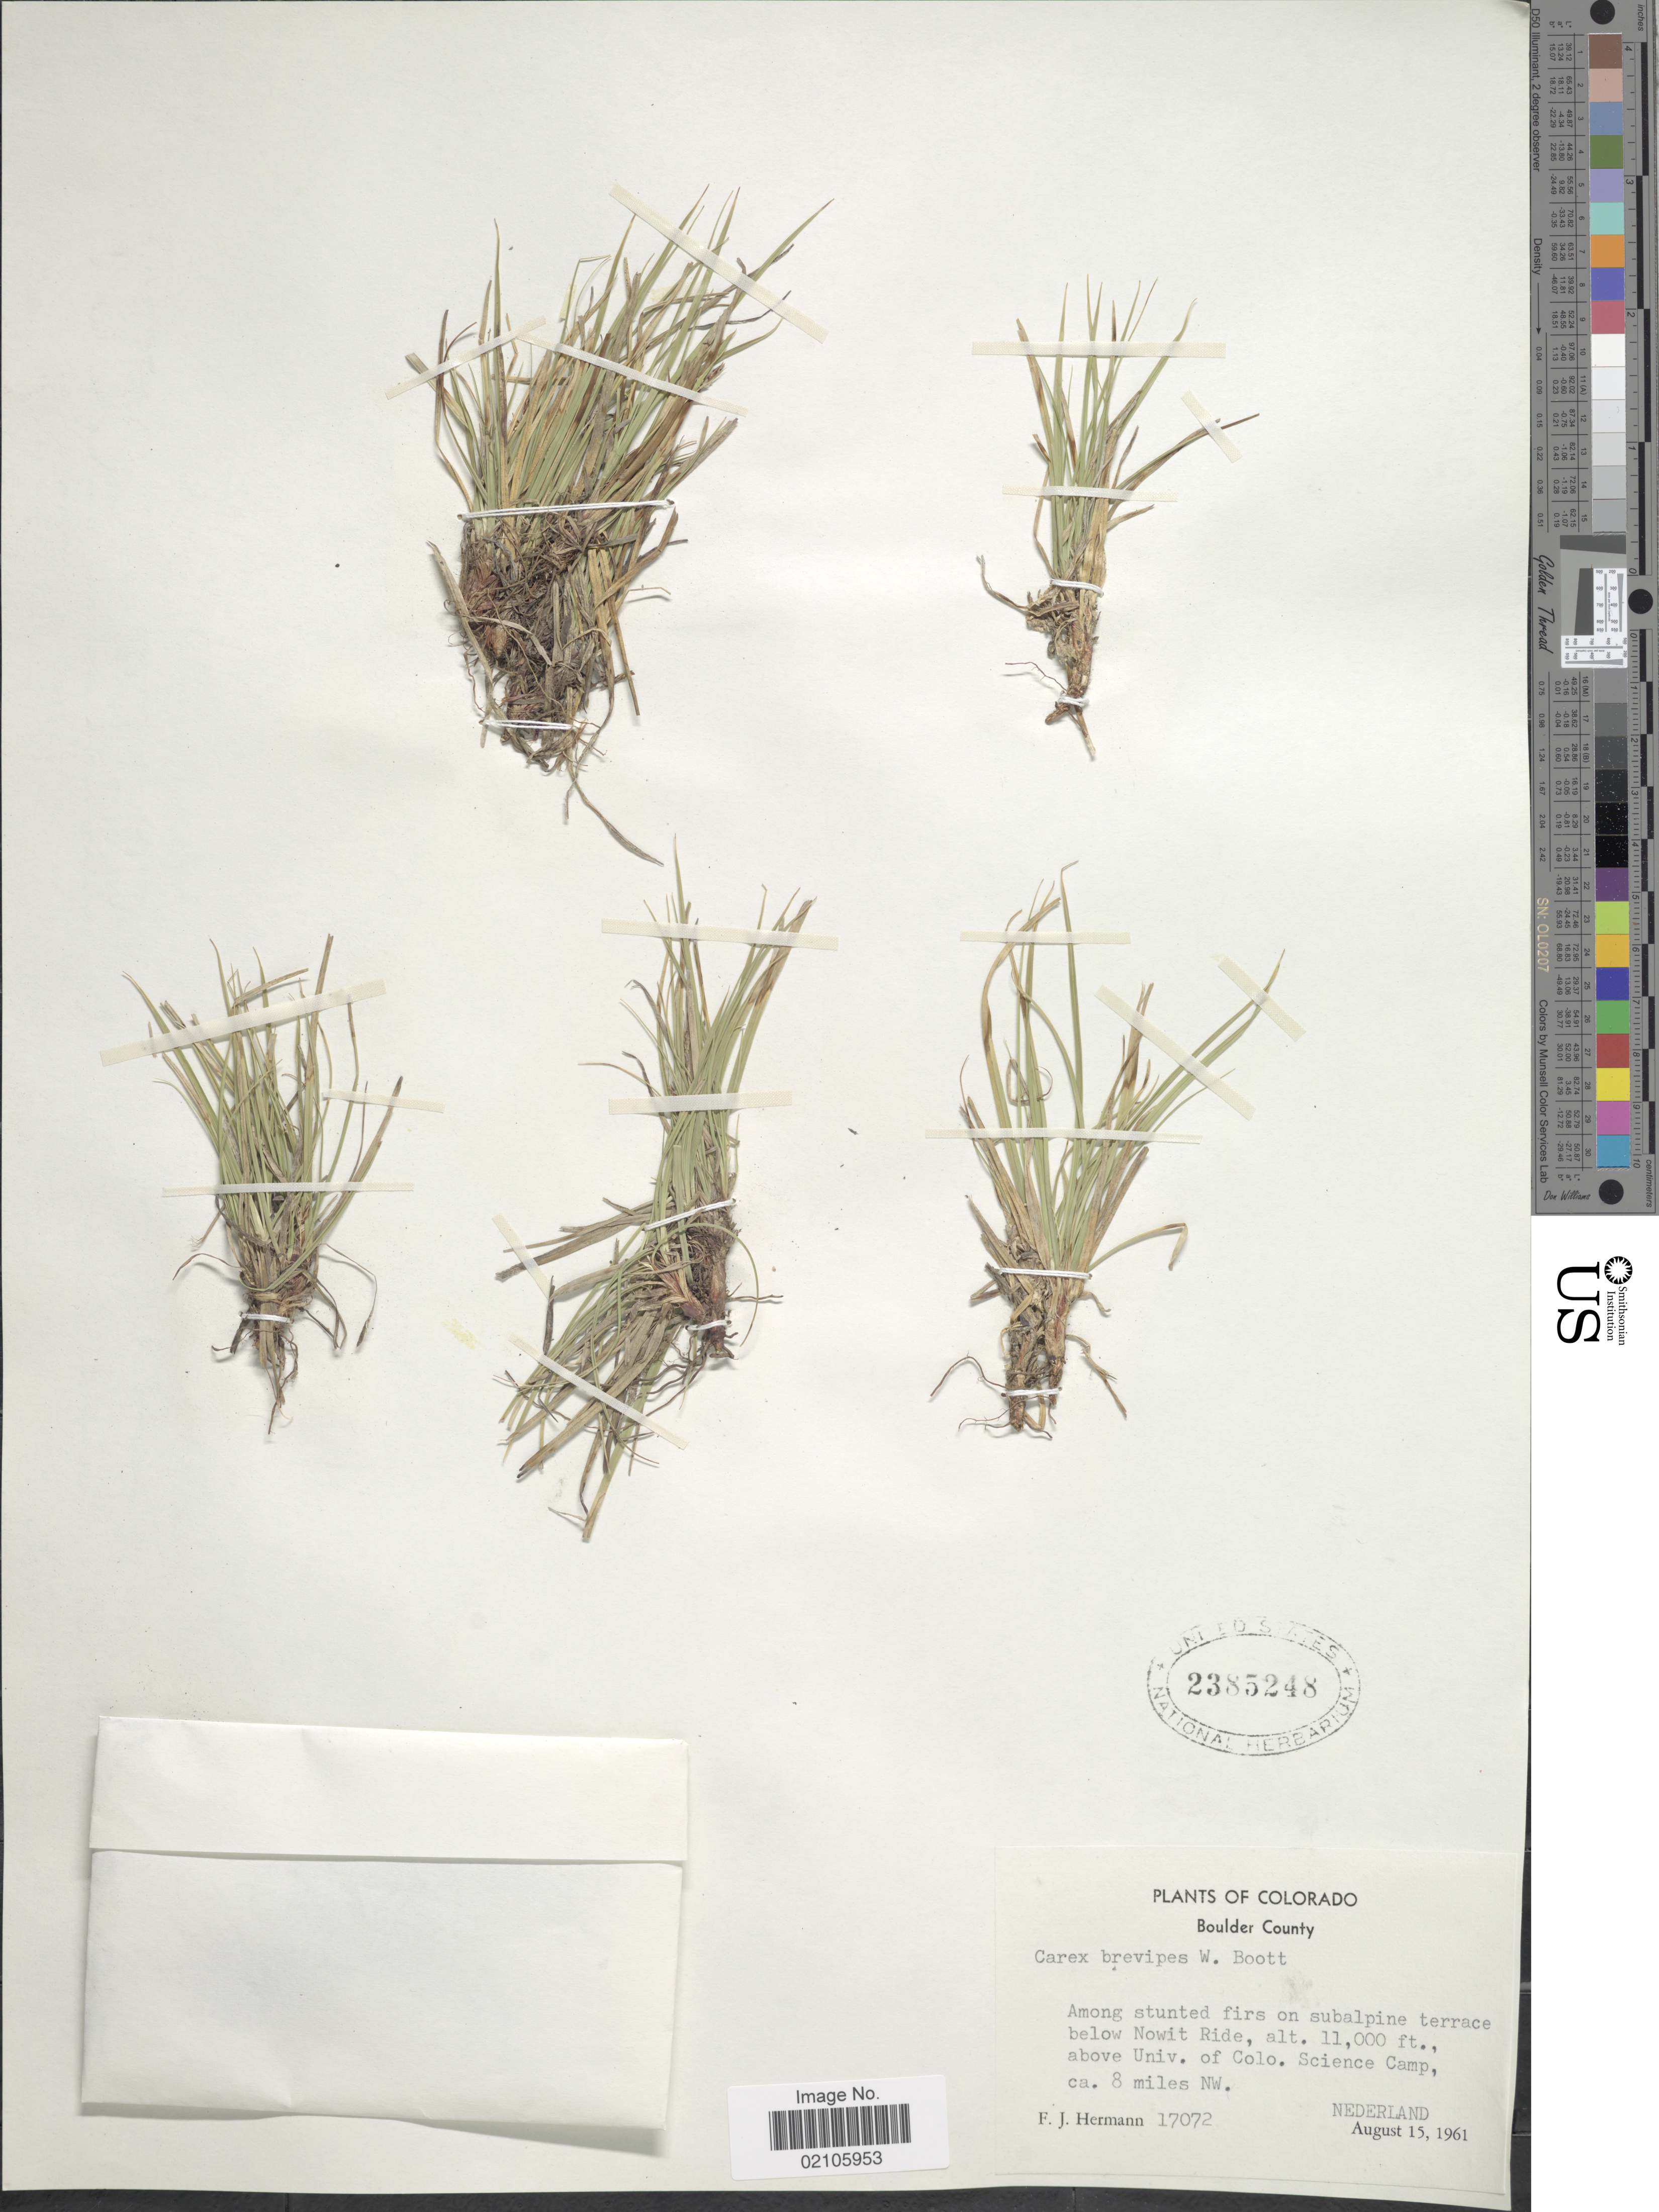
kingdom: Plantae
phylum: Tracheophyta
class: Liliopsida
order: Poales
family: Cyperaceae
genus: Carex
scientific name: Carex rossii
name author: Boott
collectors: F. J. Hermann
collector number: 17072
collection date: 1961-08-15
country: United States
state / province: Colorado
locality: Boulder County, Terrace below Nowit Ride, Above Univ. of Colo. Science Camp, ca. 8 miles NW. Nederland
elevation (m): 3353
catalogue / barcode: US 2385248